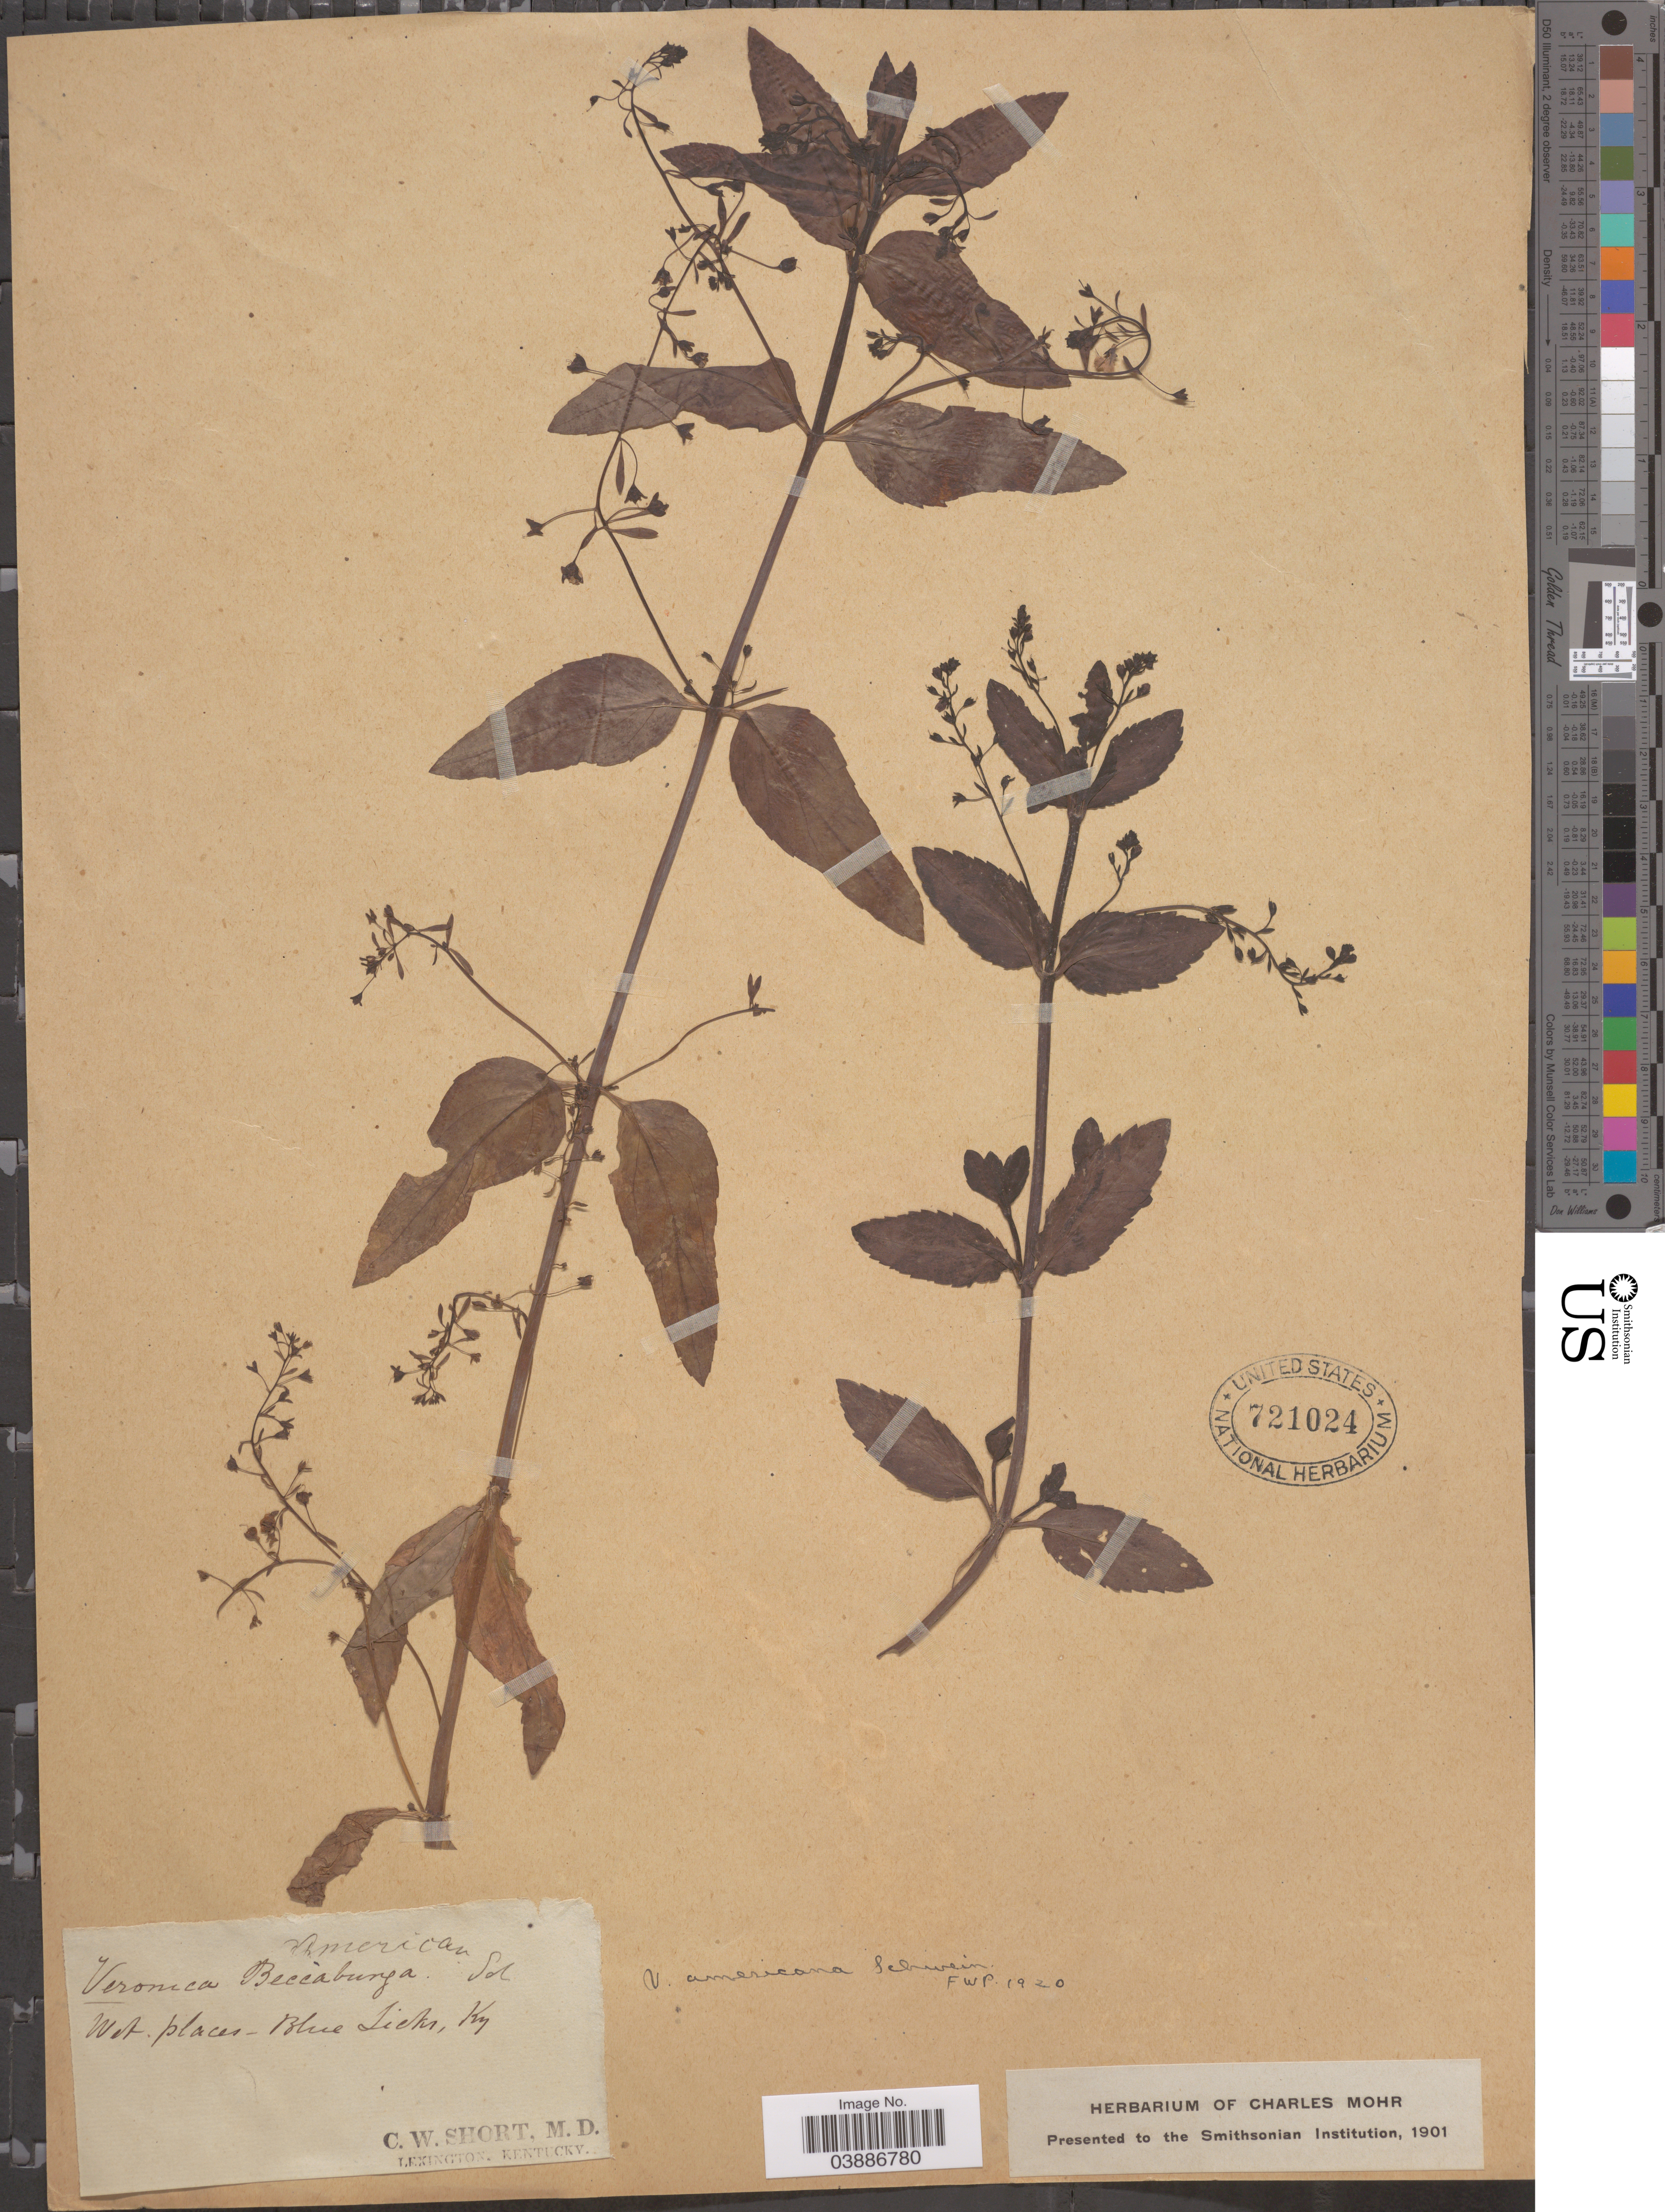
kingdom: Plantae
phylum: Tracheophyta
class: Magnoliopsida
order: Lamiales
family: Plantaginaceae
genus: Veronica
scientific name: Veronica americana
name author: Schwein. ex Benth.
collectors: C. W. Short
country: United States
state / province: Kentucky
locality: Blue Licks.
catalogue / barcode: US 721024